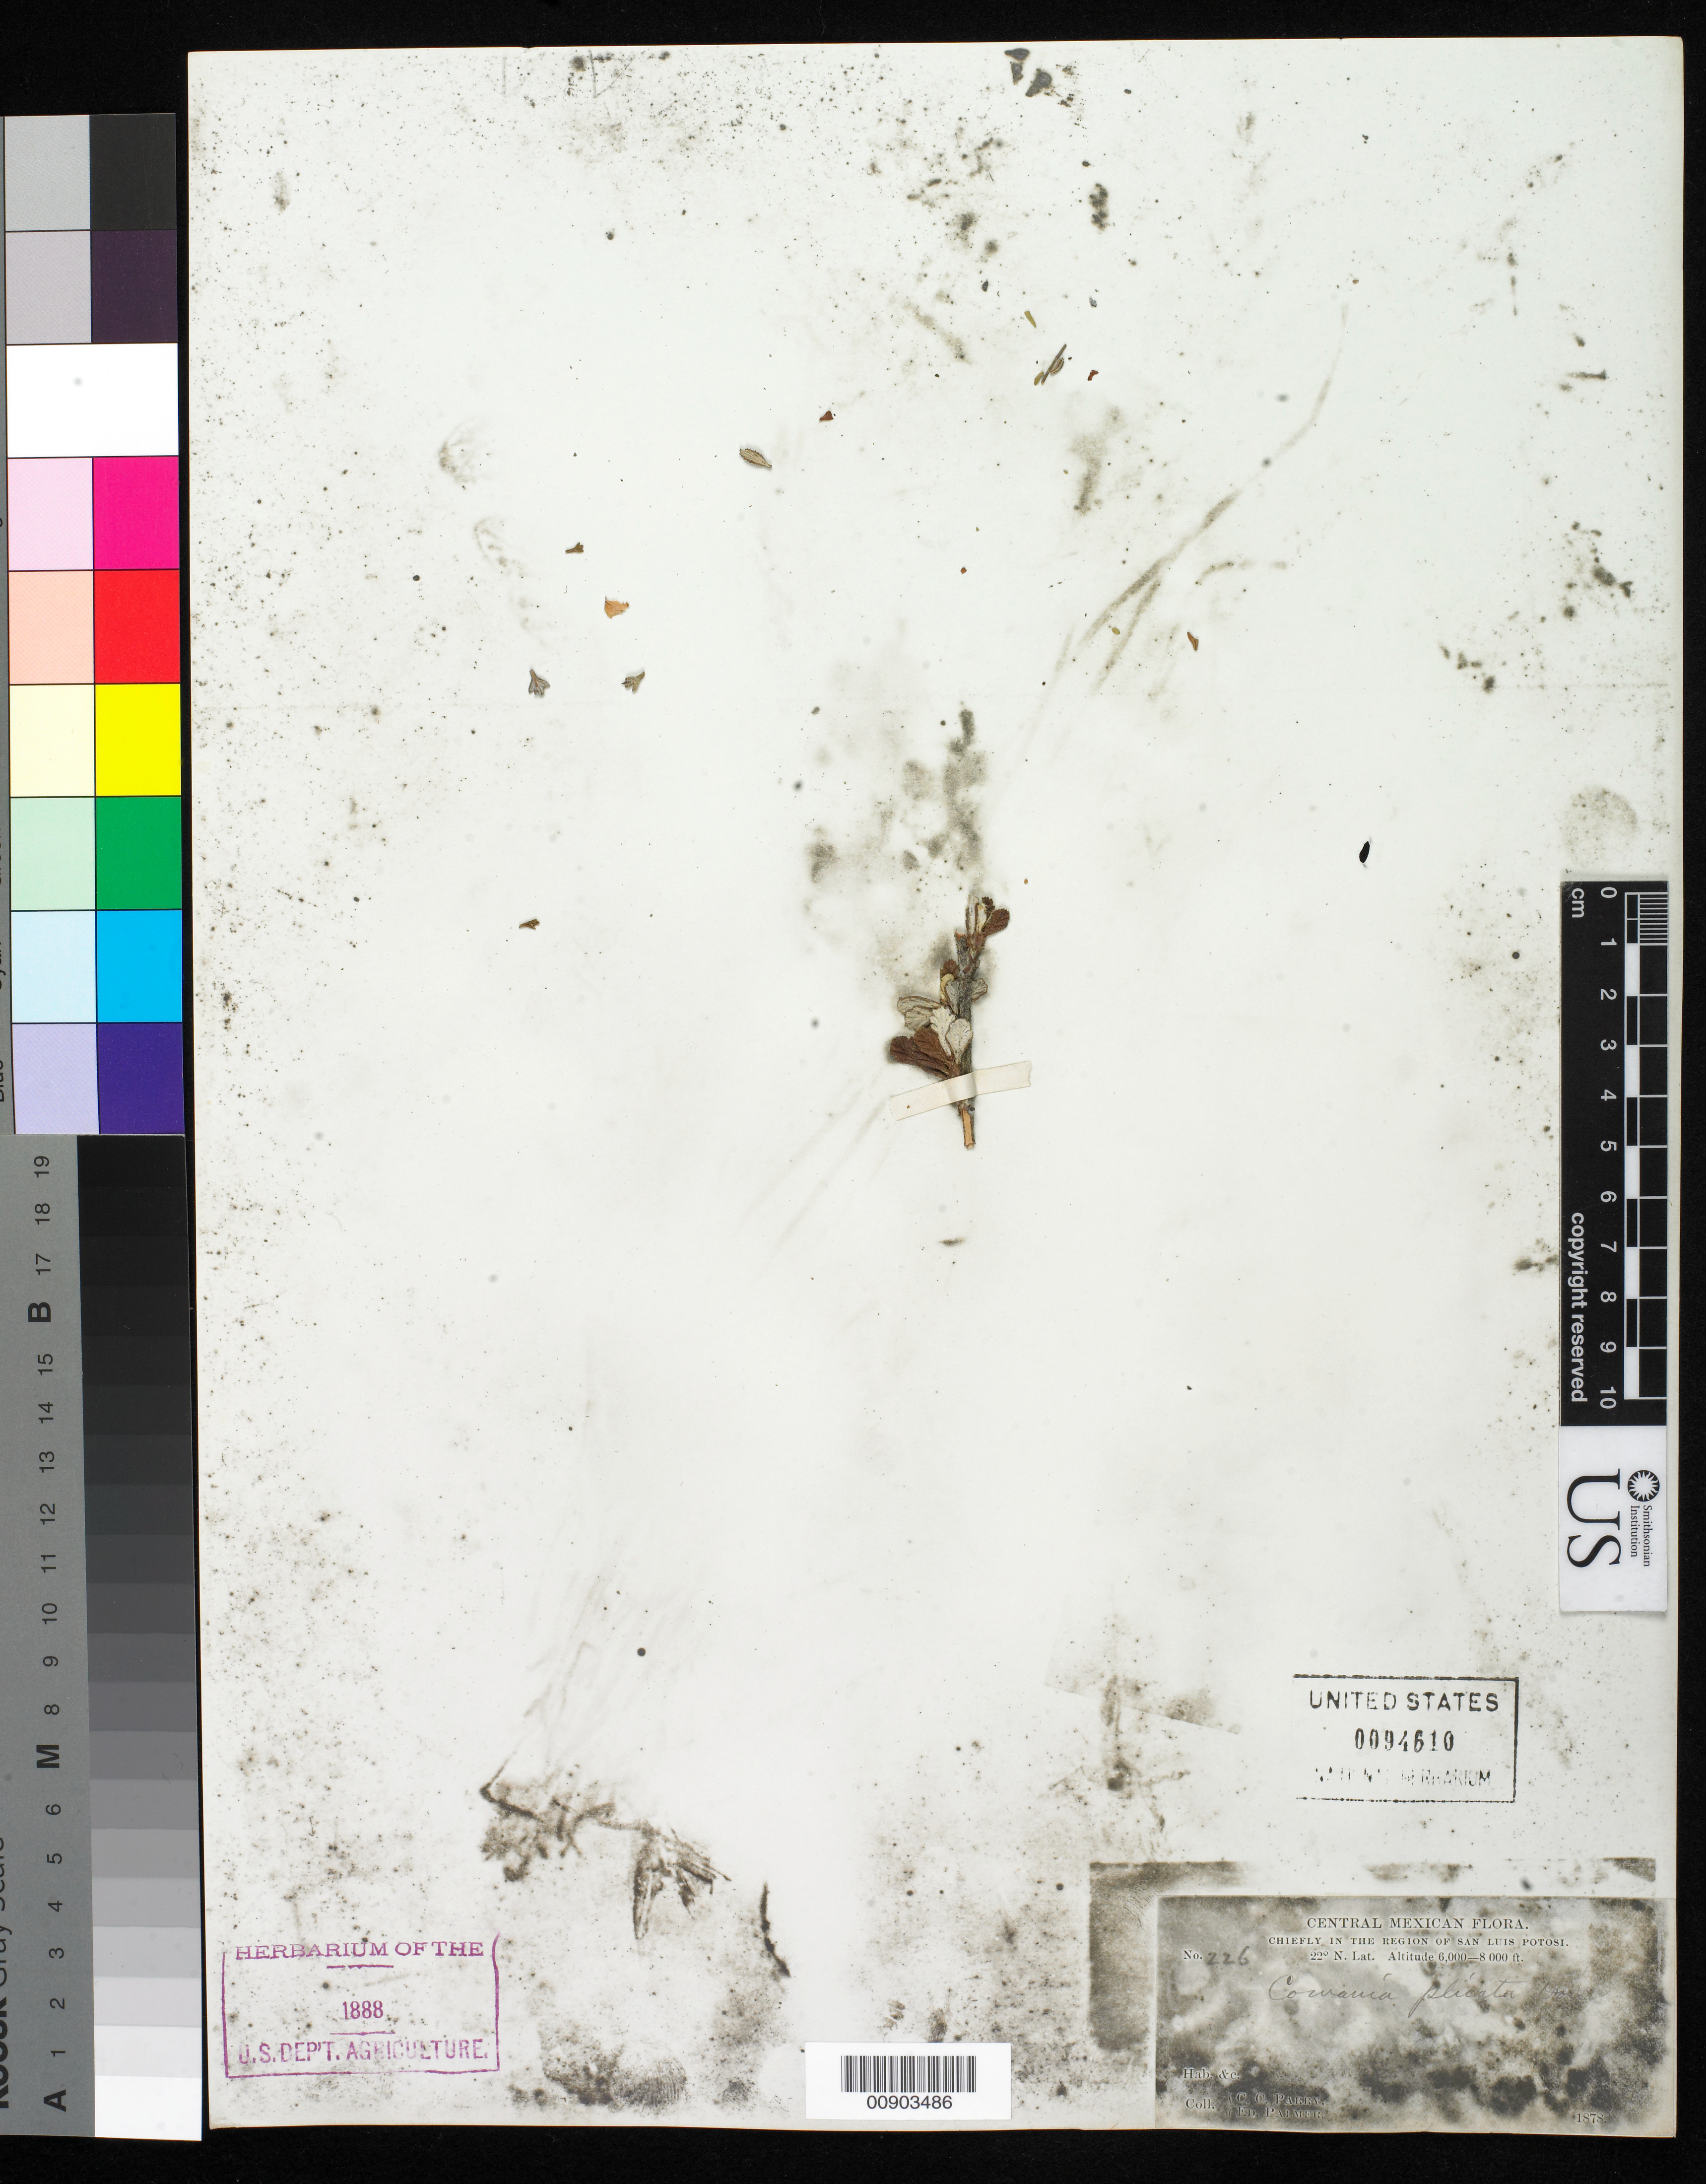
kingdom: Plantae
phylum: Tracheophyta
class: Magnoliopsida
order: Rosales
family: Rosaceae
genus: Purshia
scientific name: Purshia plicata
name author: (D. Don) Henrickson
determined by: Strong, Mark T., (BOT), Smithsonian Institution - National Museum of Natural History (UNITED STATES)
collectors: C. C. Parry & E. Palmer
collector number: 226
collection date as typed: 1878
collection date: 1878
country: Mexico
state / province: San Luis Potosí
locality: Chiefly in the region of San Luis Potosí.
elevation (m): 1829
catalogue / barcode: US 94610